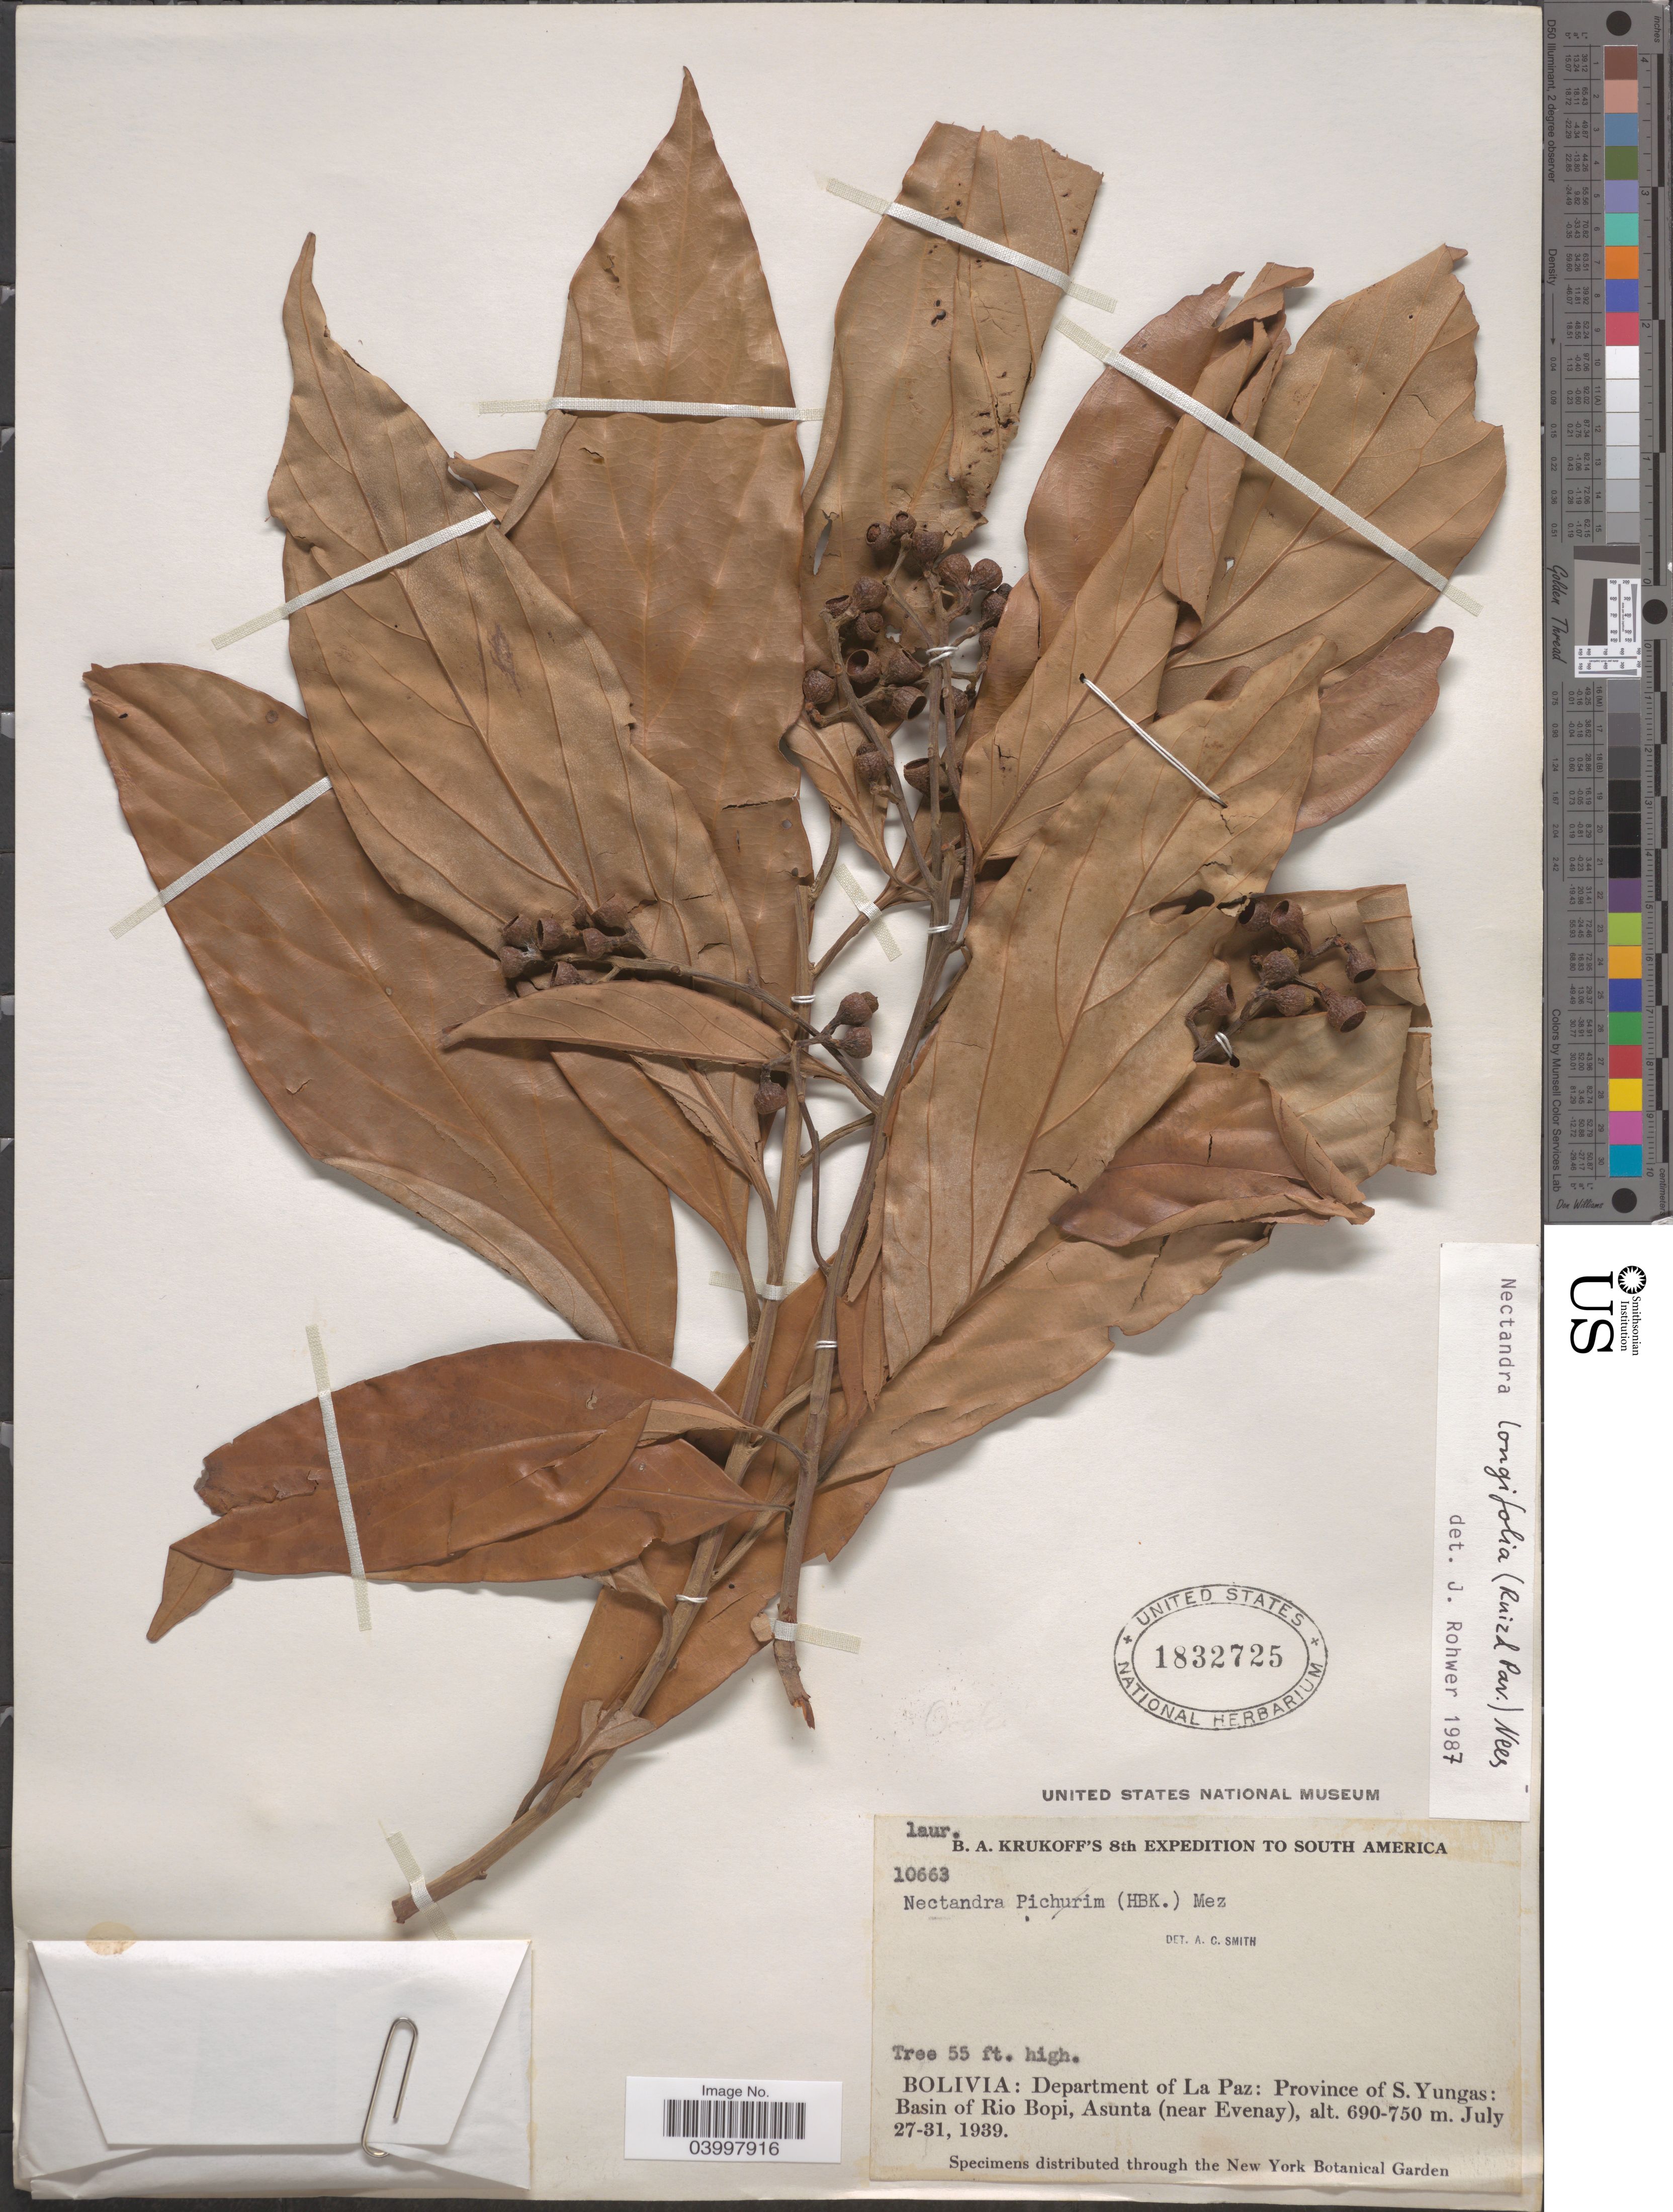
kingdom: Plantae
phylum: Tracheophyta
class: Magnoliopsida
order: Laurales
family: Lauraceae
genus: Nectandra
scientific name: Nectandra longifolia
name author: (Ruiz & Pav.) Nees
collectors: B. A. Krukoff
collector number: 10663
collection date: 1939-07-27/1939-07-31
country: Bolivia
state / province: La Paz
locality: South America. Department of La Paz: Province of S.Yungas: Basin of Rio Bopi, Asunta (near Evenay).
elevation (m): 690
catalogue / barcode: US 1832725